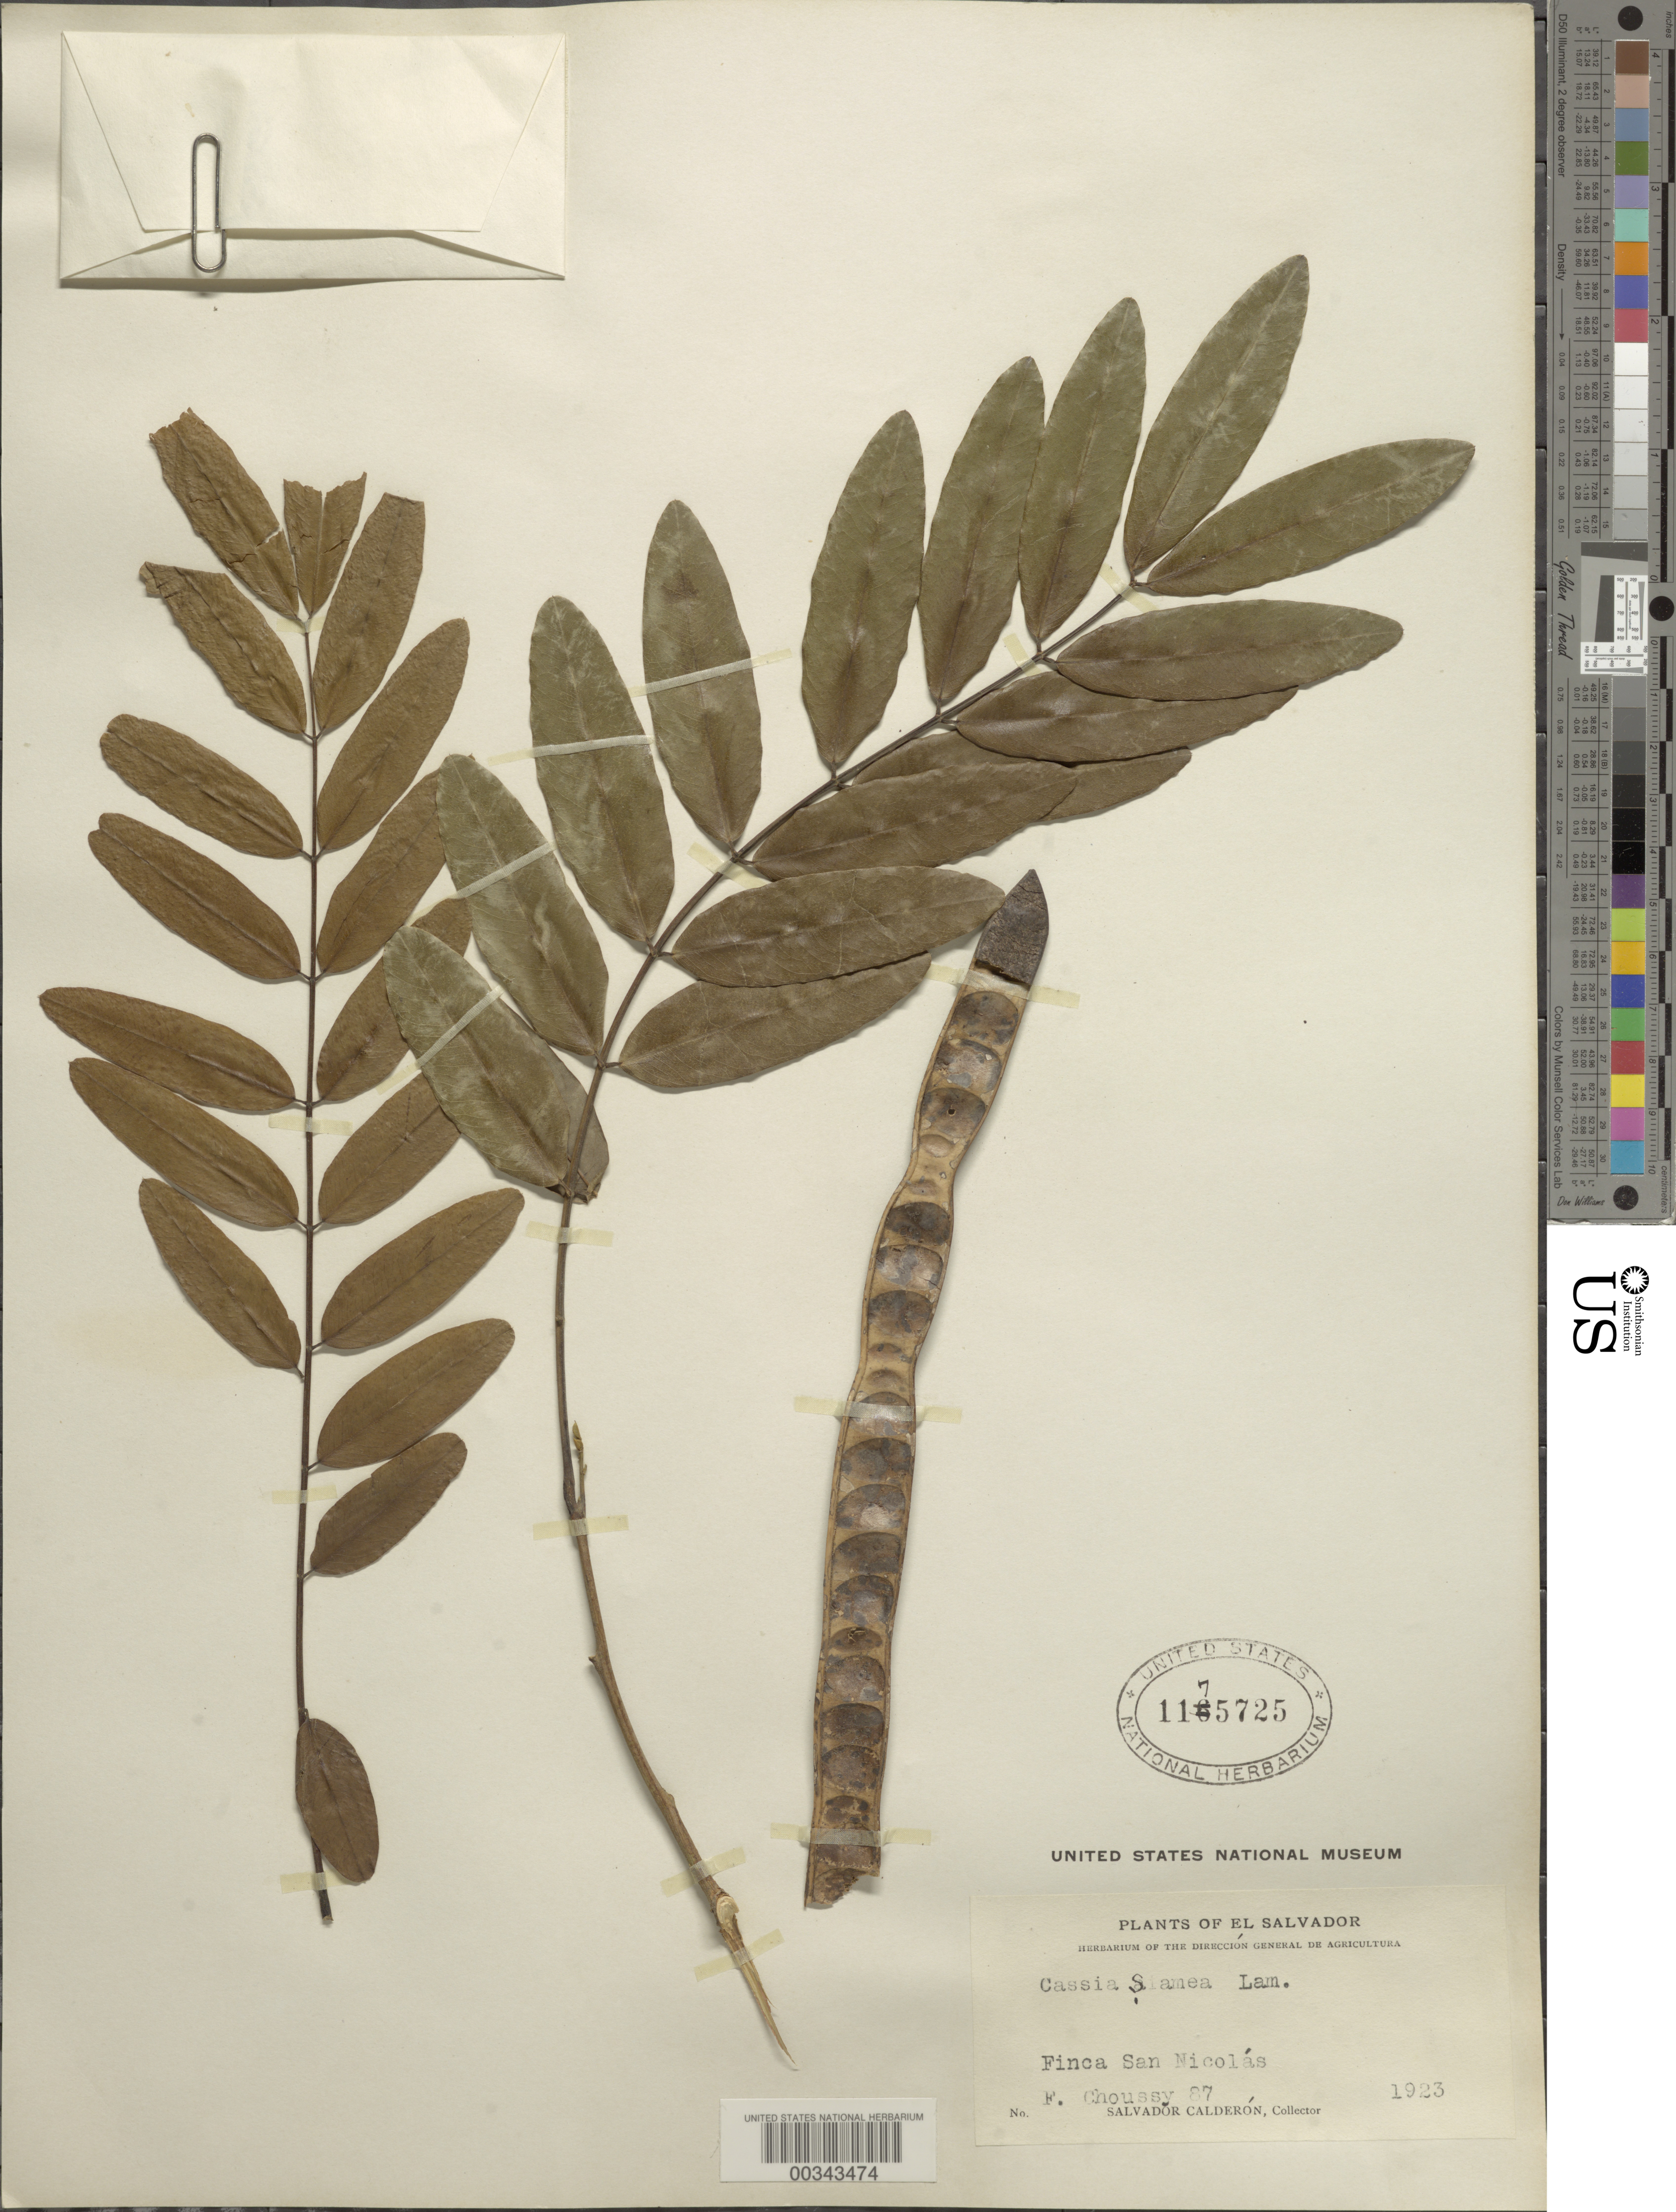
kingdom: Plantae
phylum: Tracheophyta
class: Magnoliopsida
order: Fabales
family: Fabaceae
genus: Senna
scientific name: Senna siamea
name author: (Lam.) H.S. Irwin & Barneby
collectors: F. Choussy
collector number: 87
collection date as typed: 1923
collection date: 1923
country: El Salvador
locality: Finca san nicolas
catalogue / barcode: US 1175725